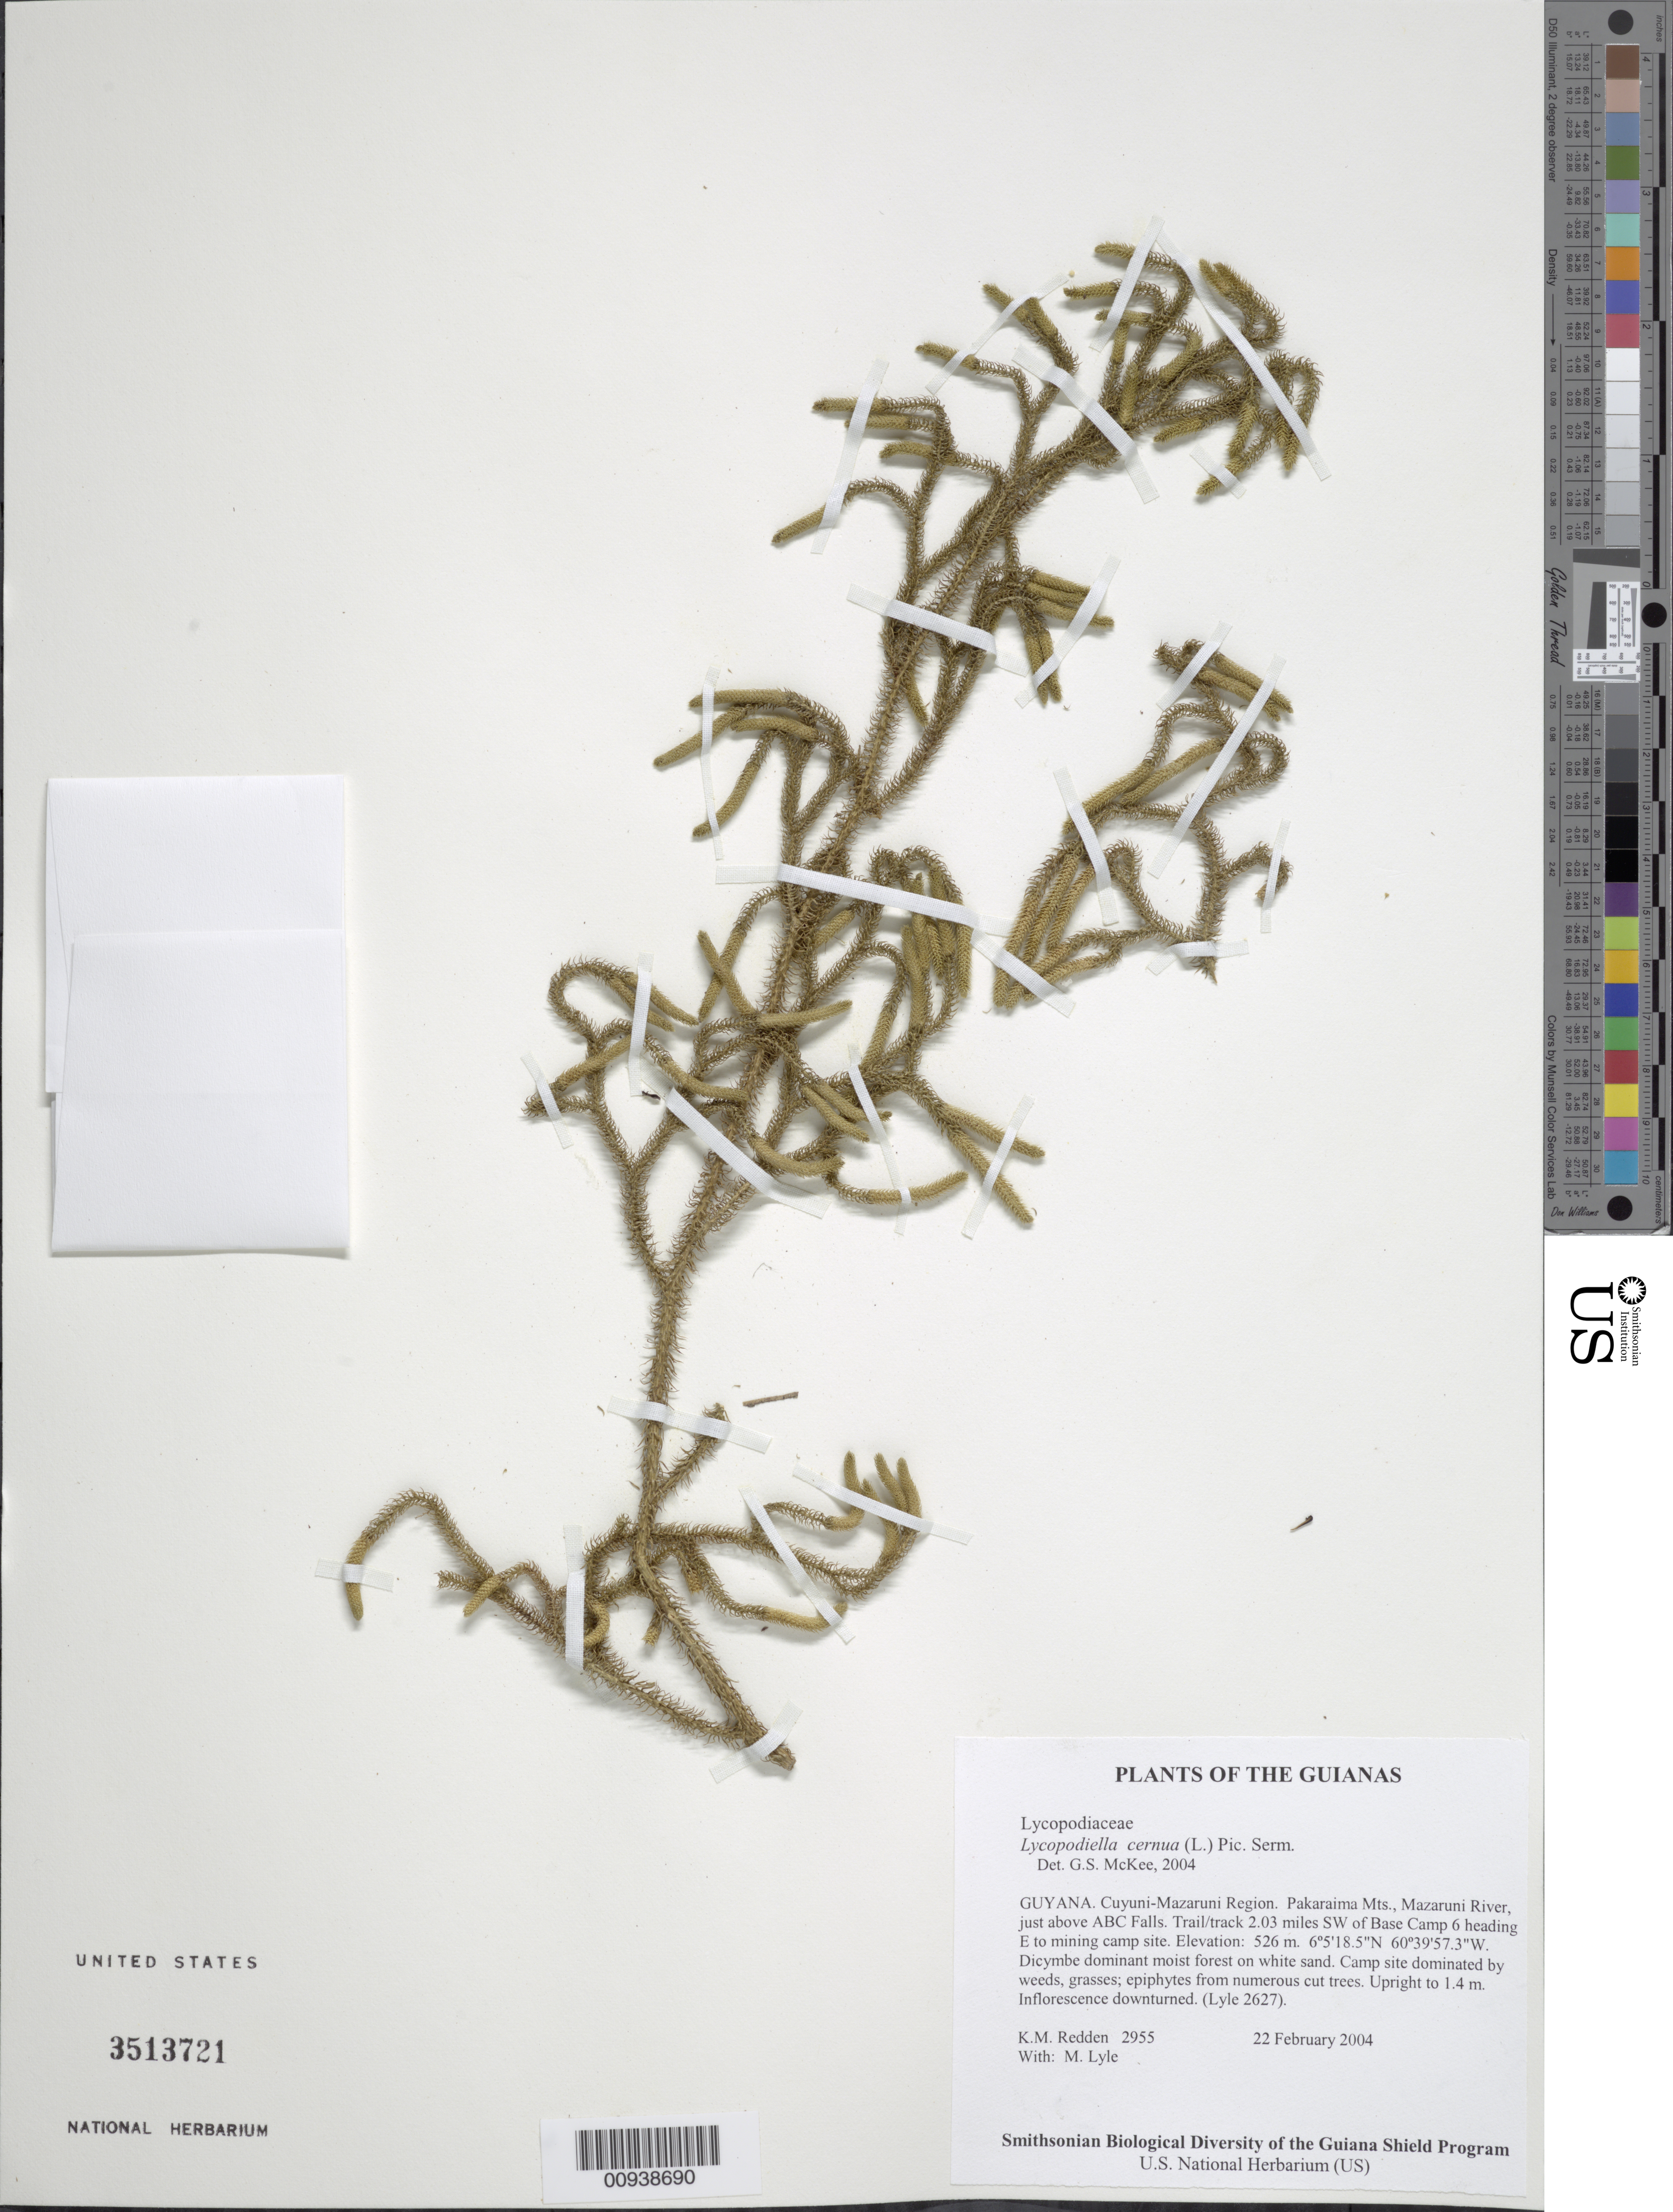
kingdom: Plantae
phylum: Tracheophyta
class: Lycopodiopsida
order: Lycopodiales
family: Lycopodiaceae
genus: Palhinhaea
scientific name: Palhinhaea cernua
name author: (L.) Vasc. & Franco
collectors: K. M. Redden & M. Lyle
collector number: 2955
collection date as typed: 22 February 2004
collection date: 2004-02-22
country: Guyana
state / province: Cuyuni-Mazaruni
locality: Pakaraima Mts., Mazaruni River, just above ABC Falls. Trail/track 2.03 miles SW of Base Camp 6 heading E to mining camp site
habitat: Dicymbe dominant moist forest on white sand. Camp site dominated by weeds, grasses; epiphytes from numerous cut trees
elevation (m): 526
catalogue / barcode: US 3513721